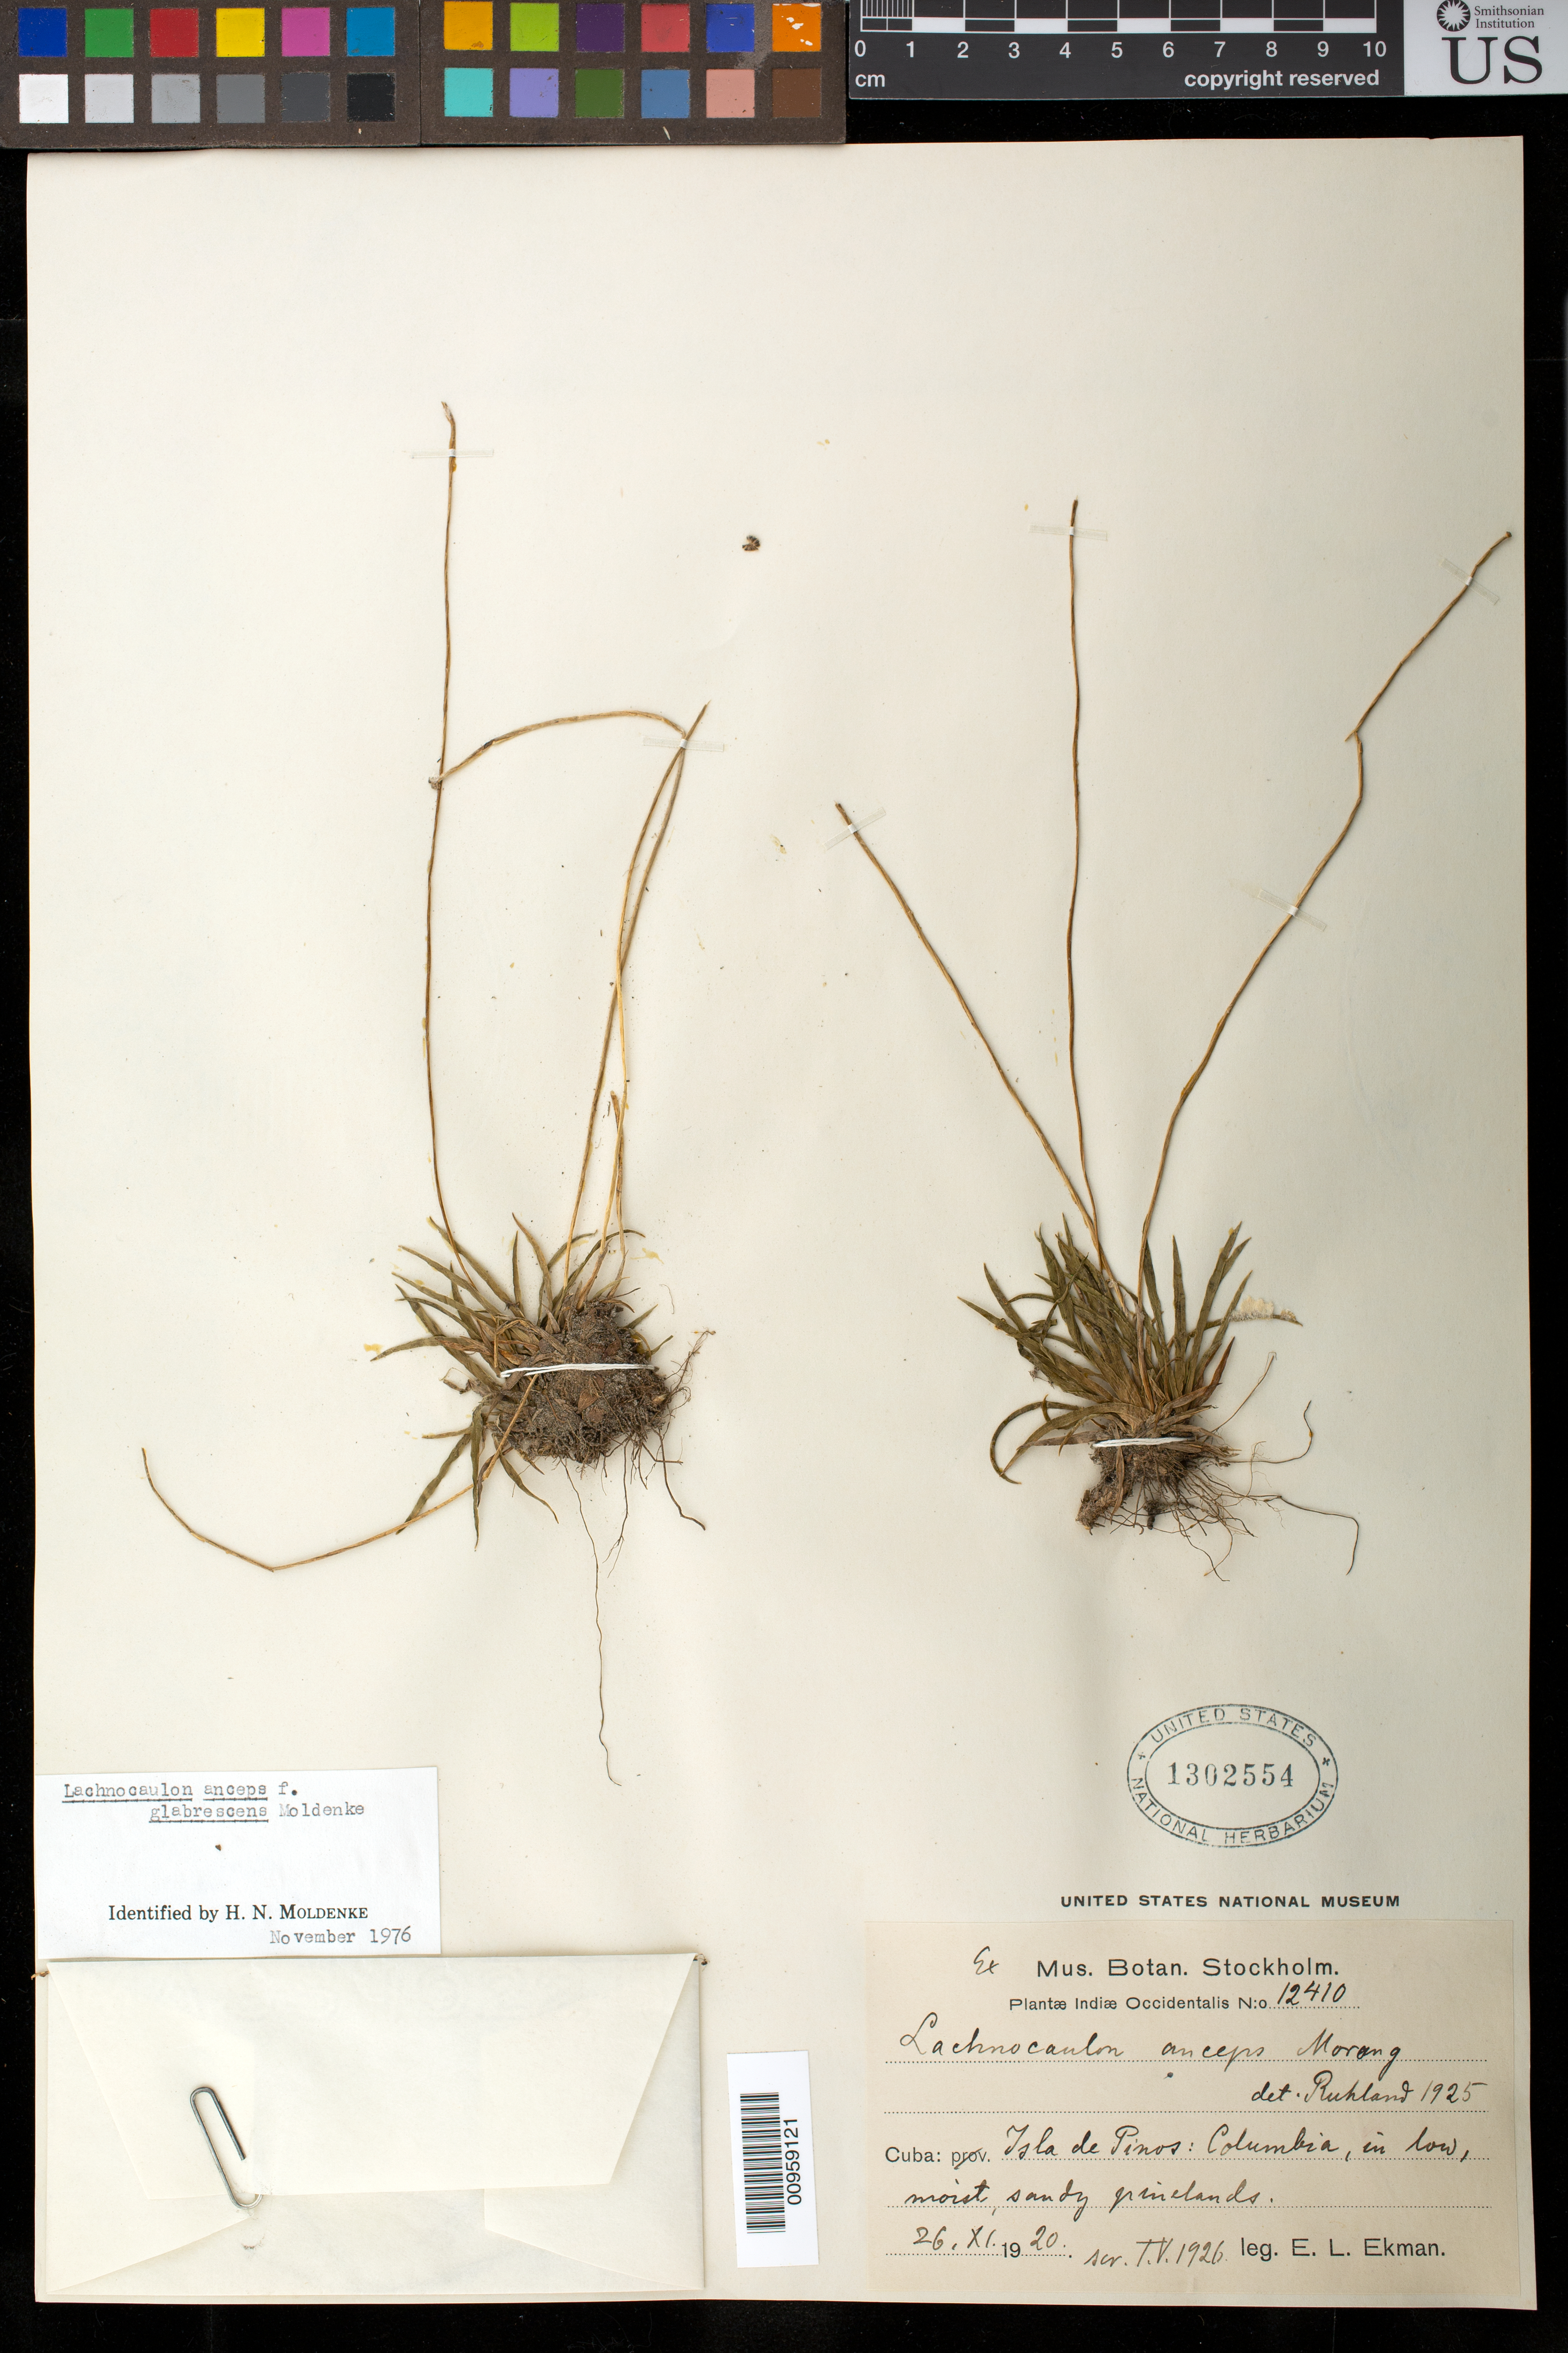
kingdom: Plantae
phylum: Tracheophyta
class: Liliopsida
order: Poales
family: Eriocaulaceae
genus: Lachnocaulon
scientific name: Lachnocaulon anceps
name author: (Walter) Morong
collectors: E. L. Ekman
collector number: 12410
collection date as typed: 26 Nov 1920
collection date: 1920-11-26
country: Cuba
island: Isla de la Juventud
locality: Columbia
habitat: In low, moist, sandy pinelands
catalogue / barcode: US 1302554